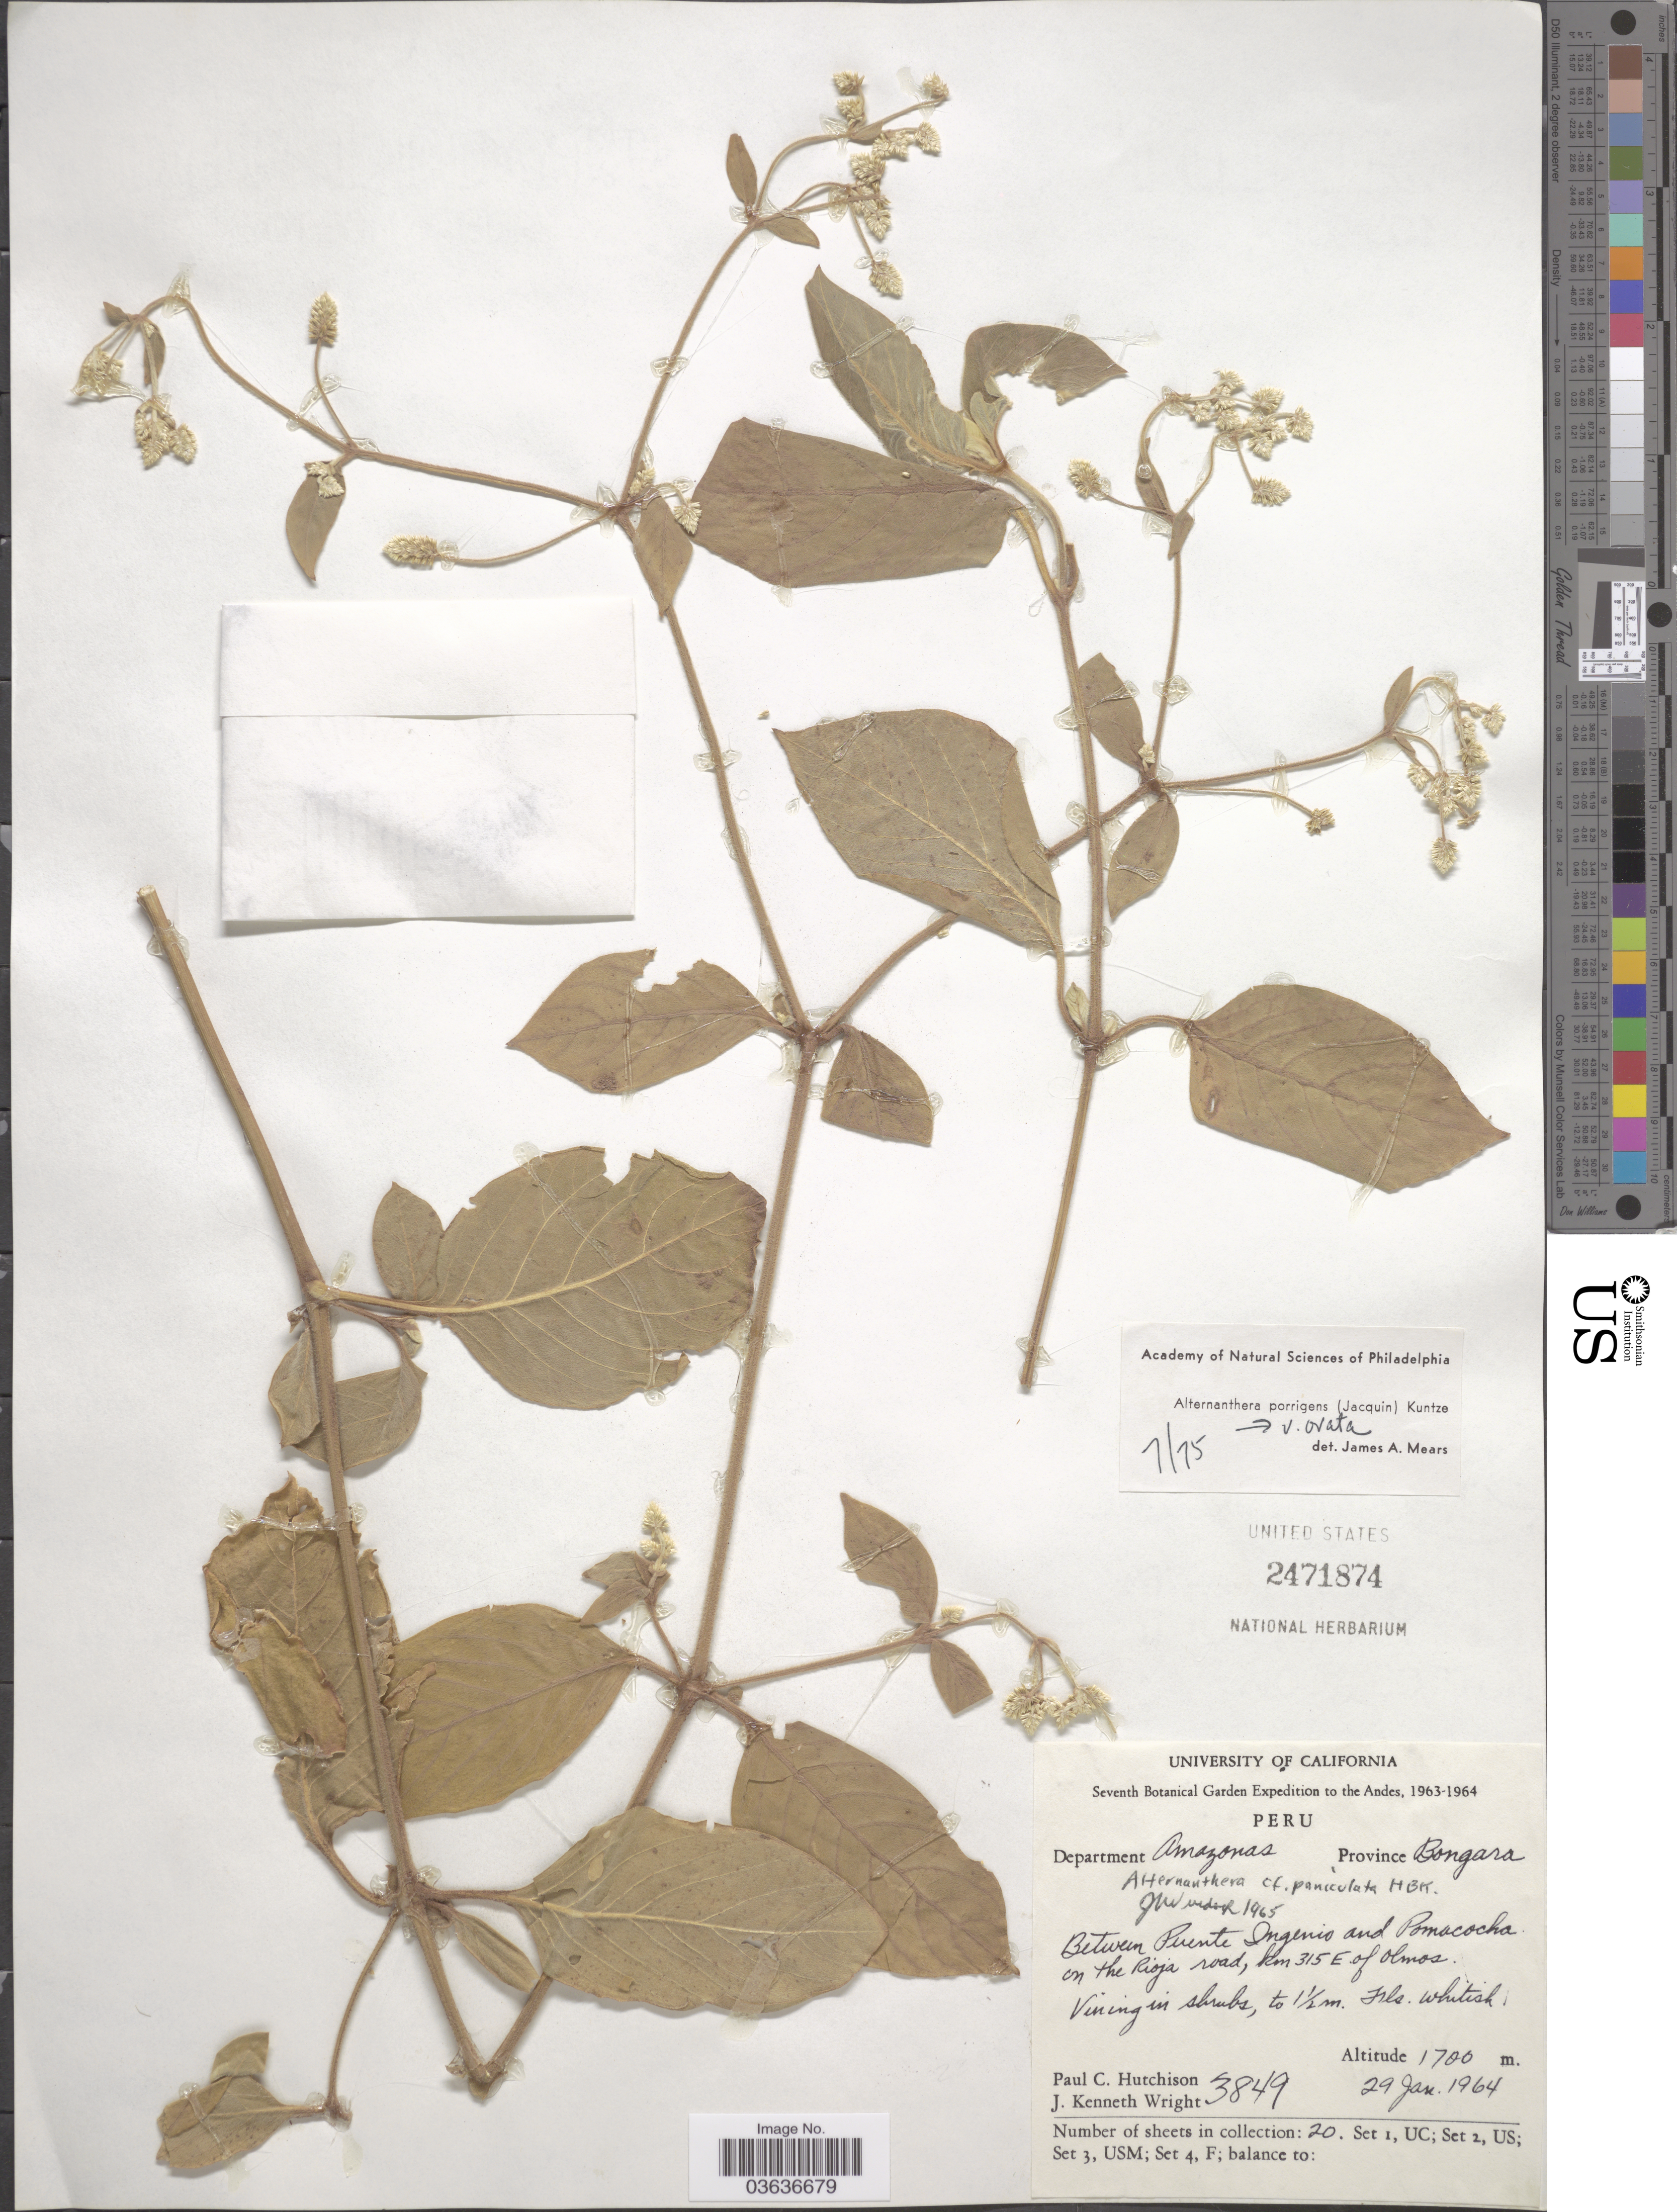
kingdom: Plantae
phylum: Tracheophyta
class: Magnoliopsida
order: Caryophyllales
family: Amaranthaceae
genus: Alternanthera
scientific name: Alternanthera porrigens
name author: (Jacq.) Kuntze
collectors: P. C. Hutchison & J. K. Wright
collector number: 3849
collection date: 1964-01-29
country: Peru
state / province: Amazonas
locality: Andes. Department Amazonas. Province Bongara. Between Puente Ingenio and Pomacocha on the Rioja road, km 315 E. of Olmos.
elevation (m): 1700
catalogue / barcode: US 2471874